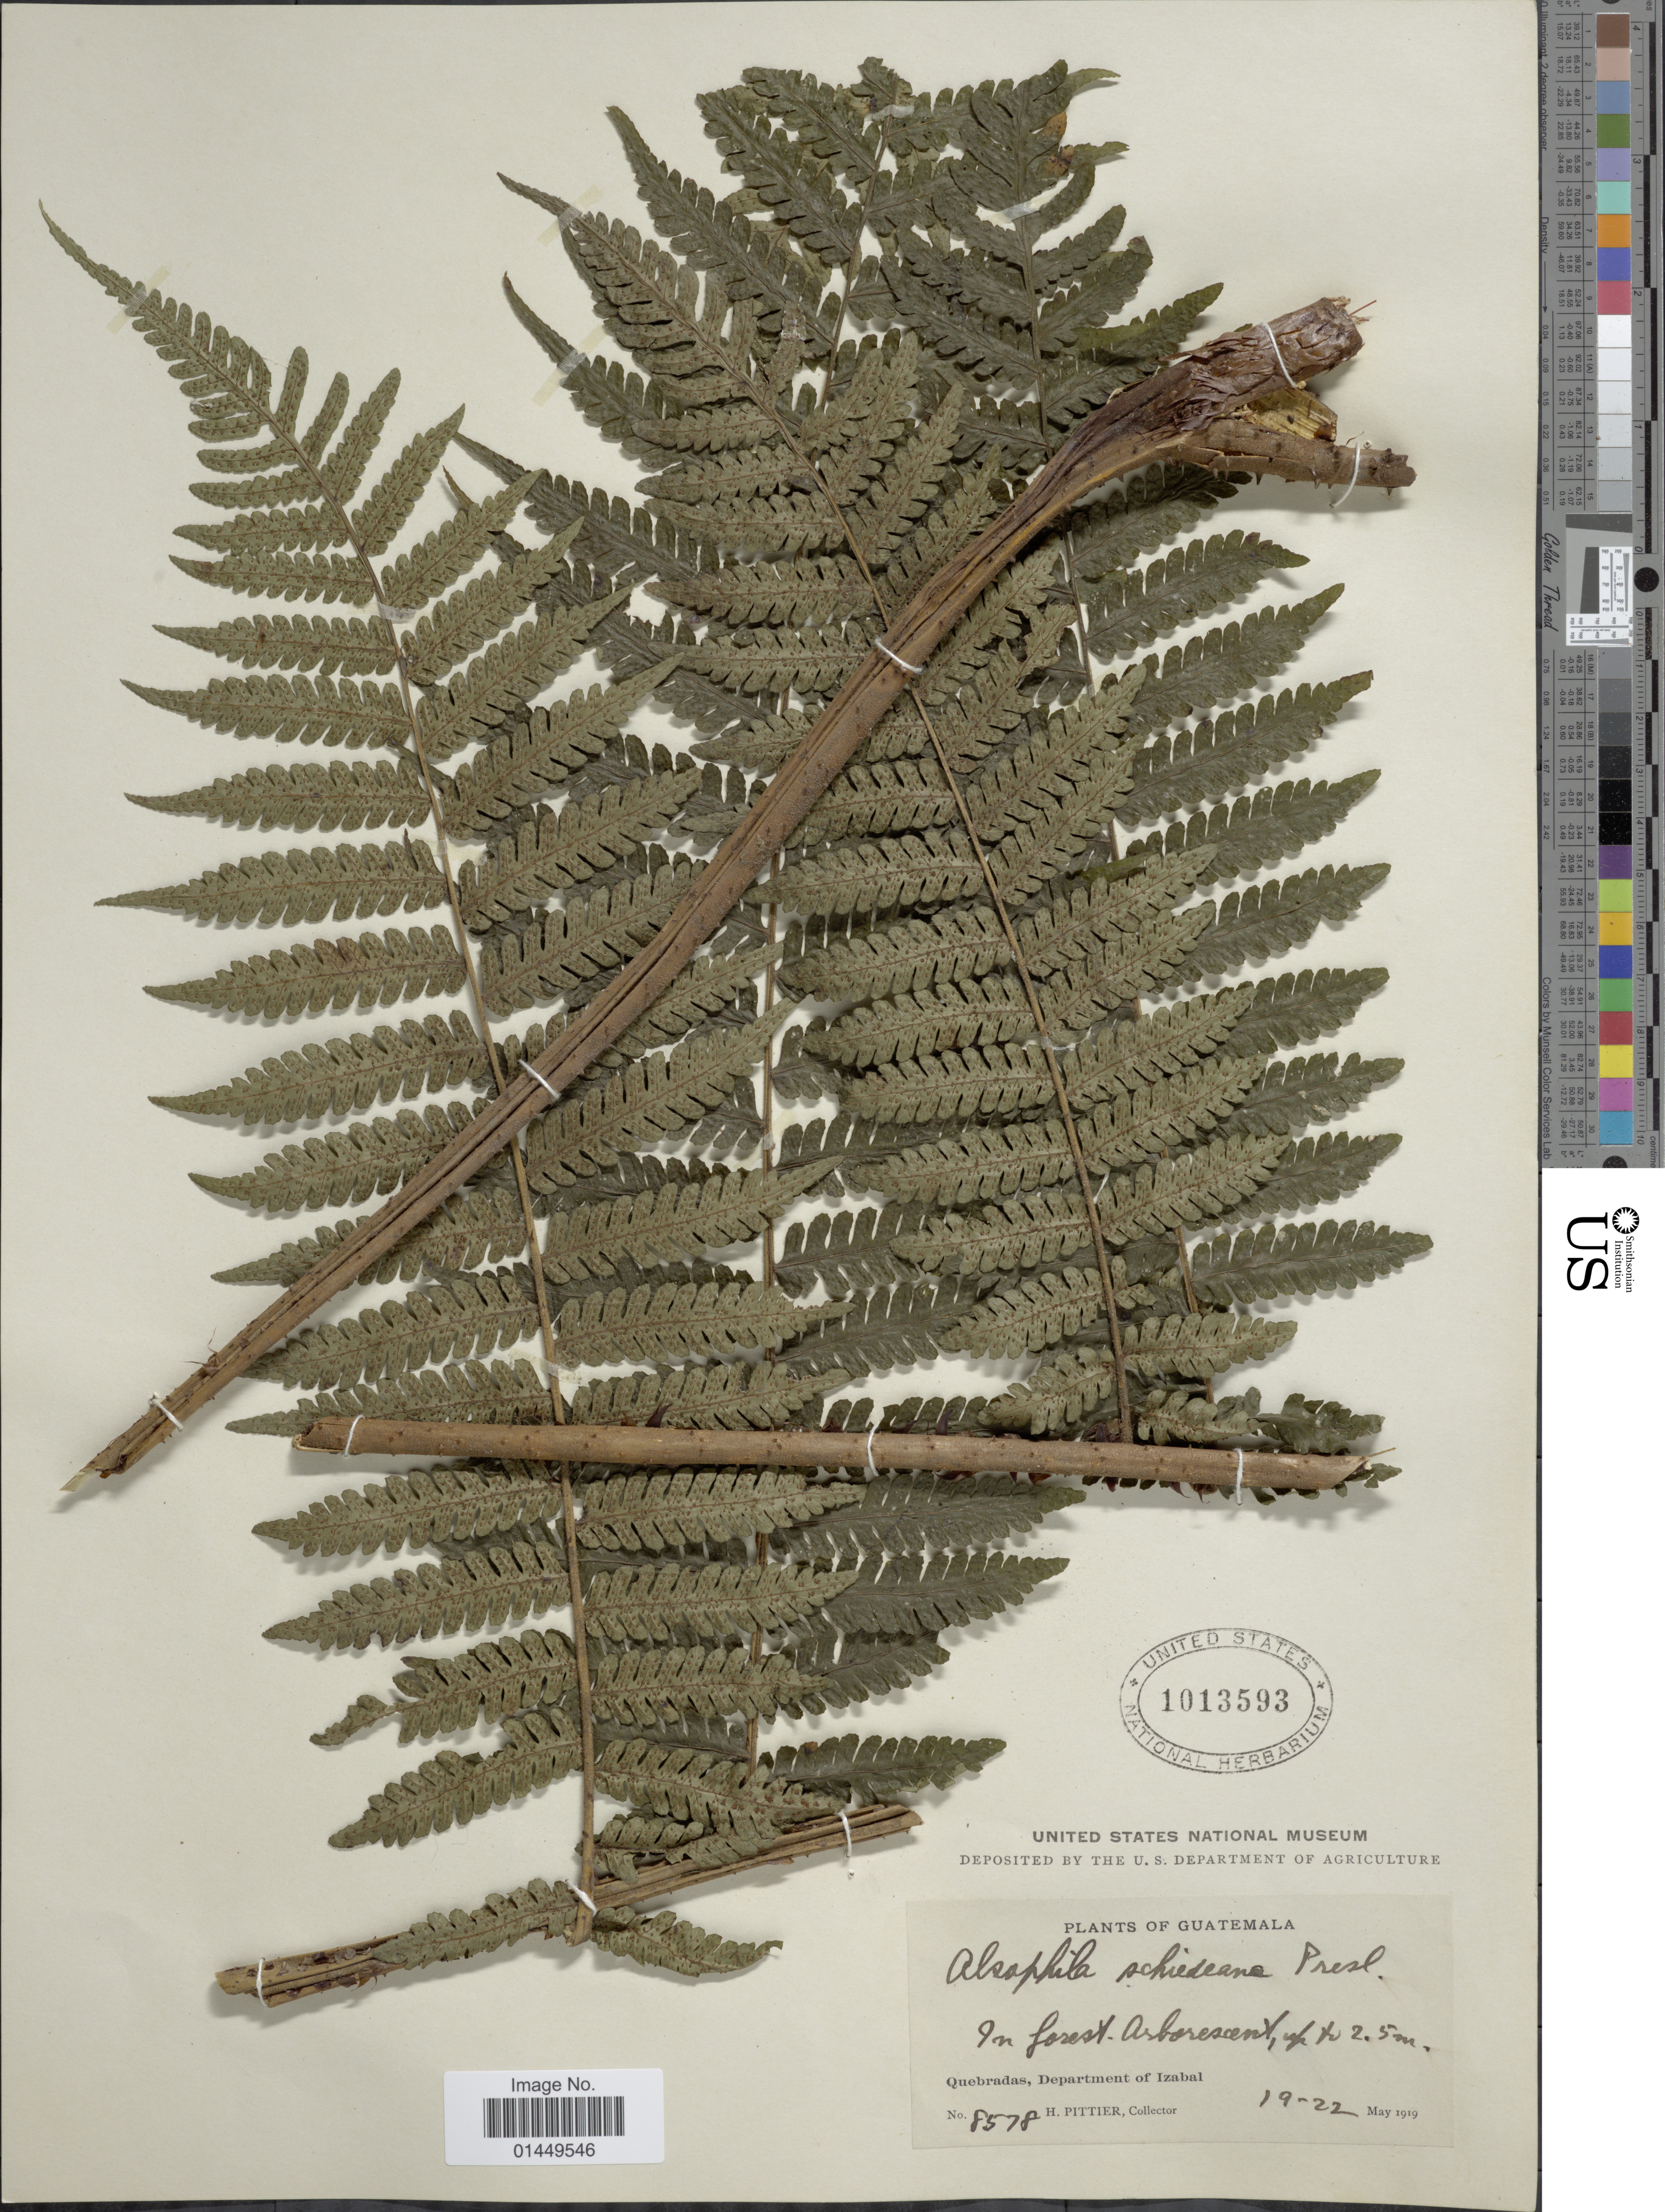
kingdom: Plantae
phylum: Tracheophyta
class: Polypodiopsida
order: Cyatheales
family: Cyatheaceae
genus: Cyathea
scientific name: Cyathea schiedeana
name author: (C. Presl) Domin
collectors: H. F. Pittier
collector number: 8578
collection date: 1919-05-19/1919-05-22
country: Guatemala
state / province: Izabal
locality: Quebradas, Department of Izabal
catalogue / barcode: US 1013593